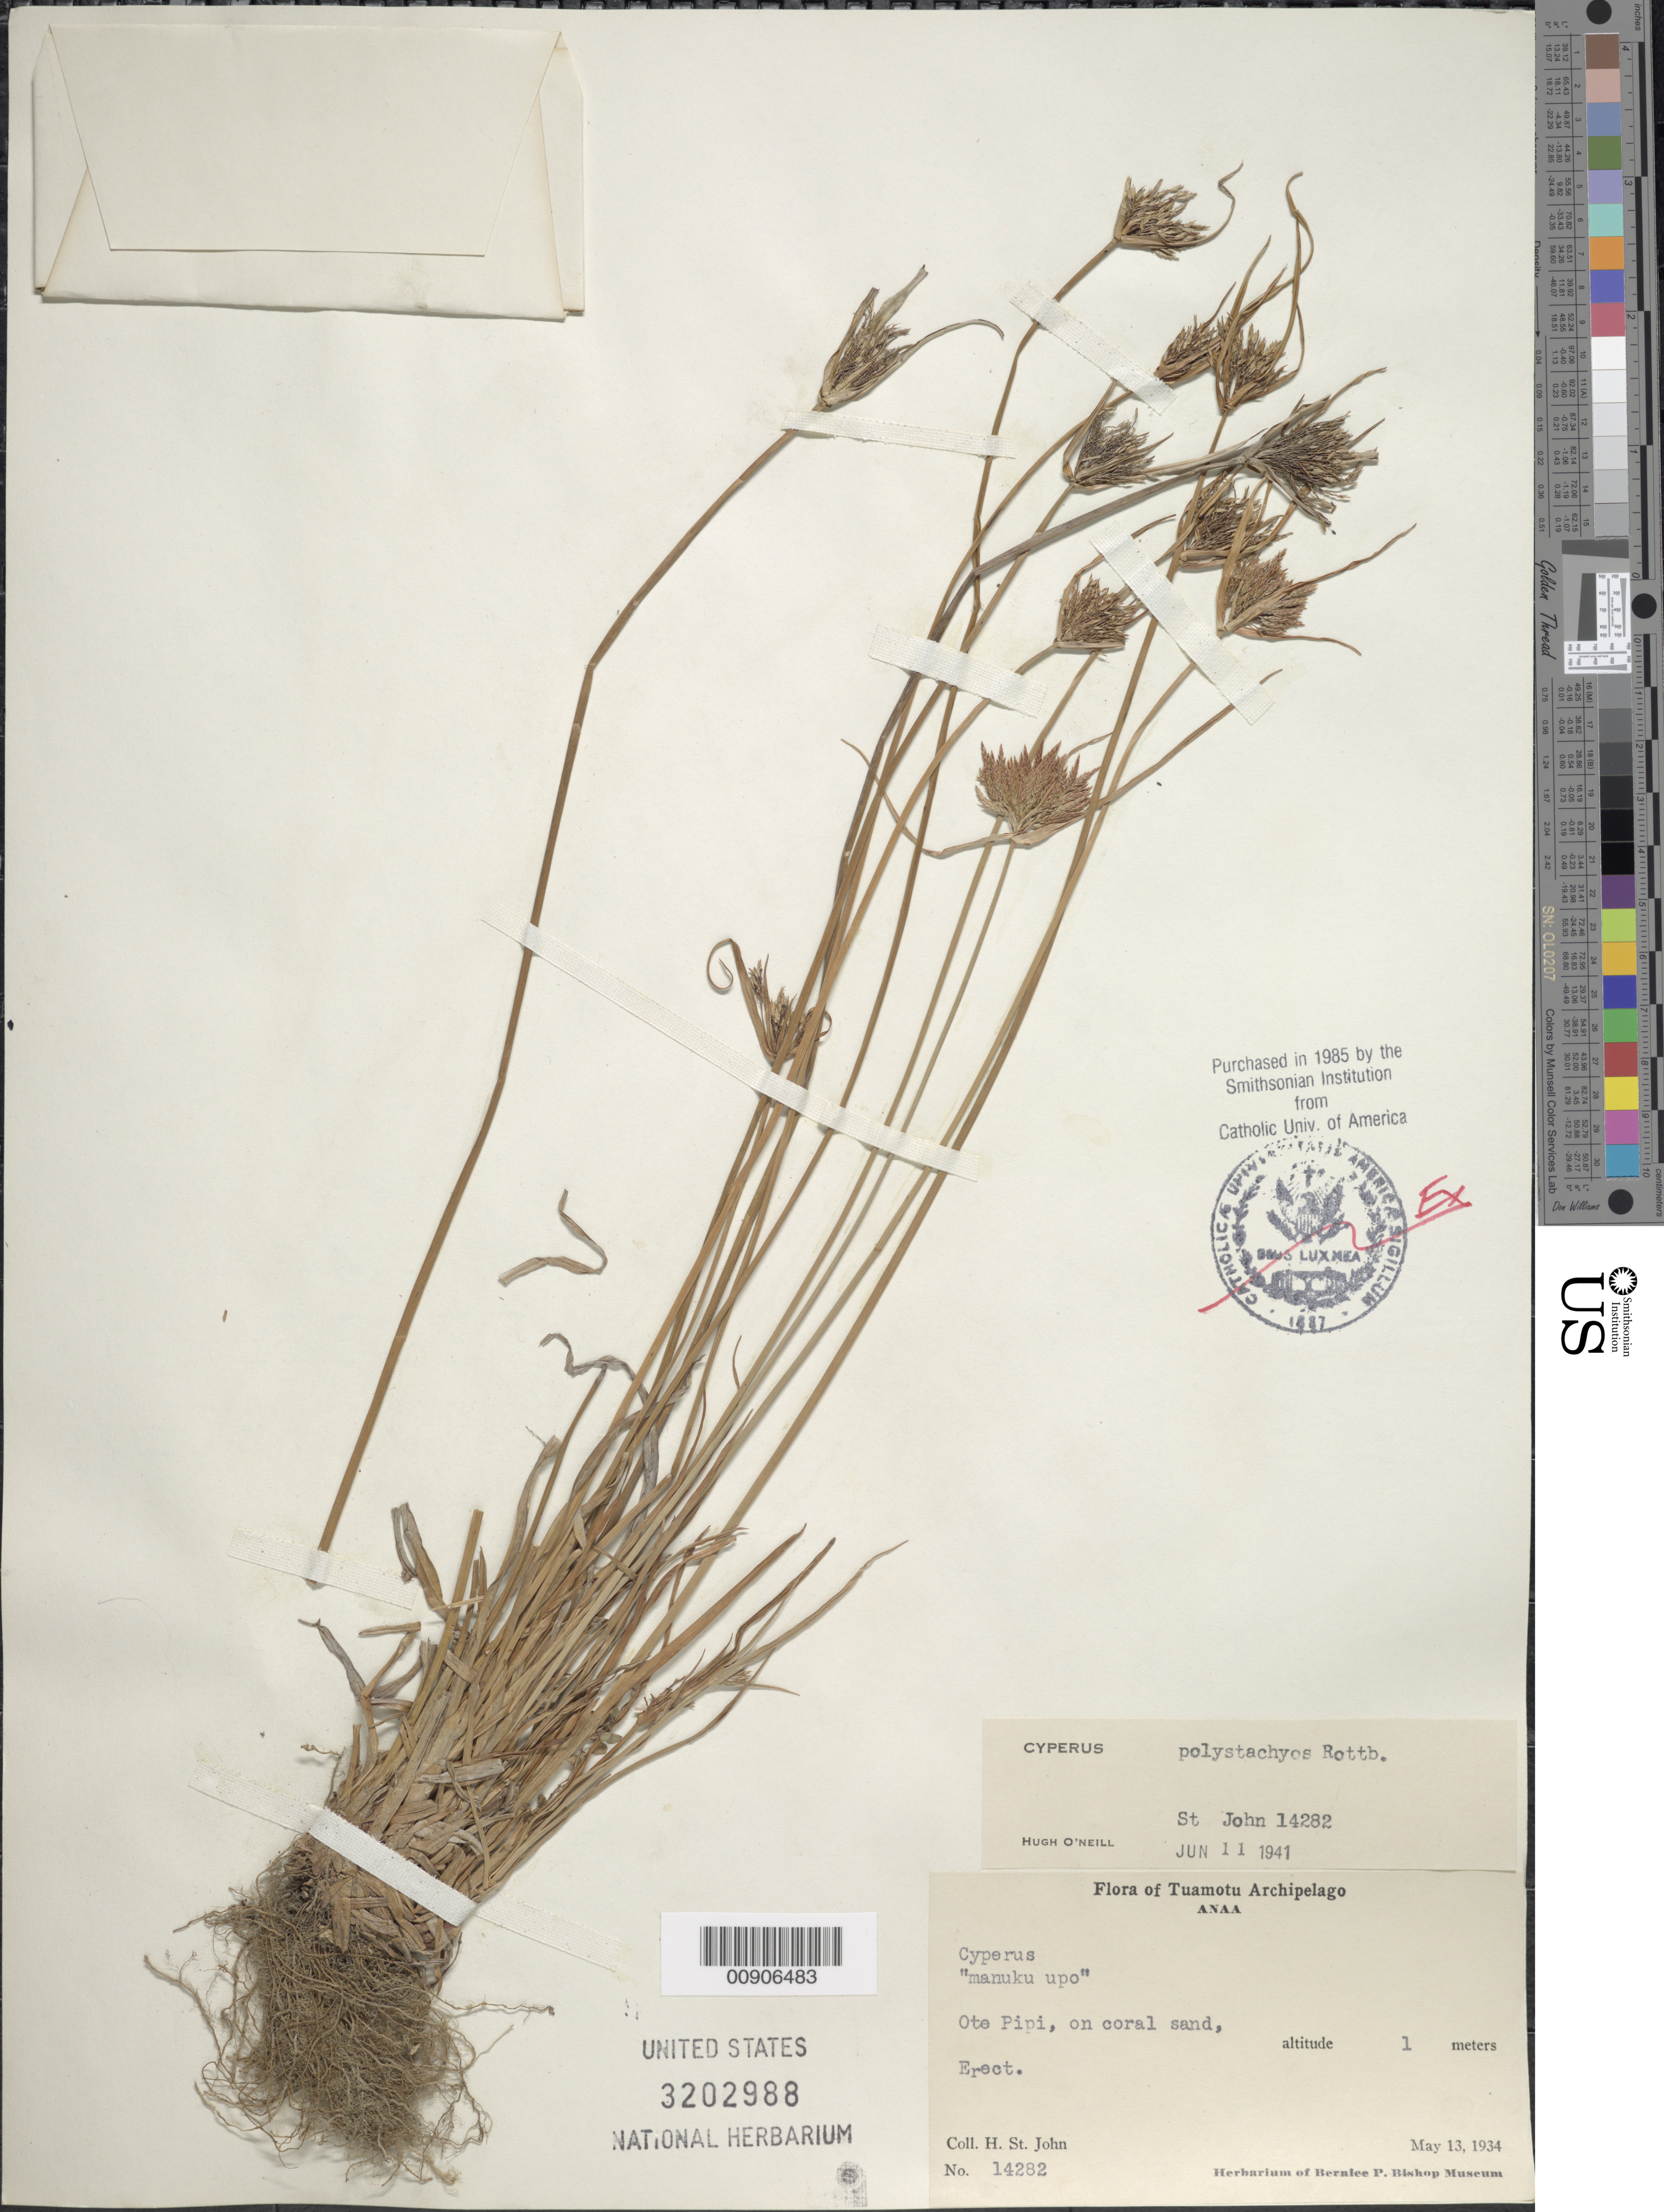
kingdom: Plantae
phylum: Tracheophyta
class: Liliopsida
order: Poales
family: Cyperaceae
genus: Cyperus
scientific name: Cyperus polystachyos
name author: Rottb.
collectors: H. St. John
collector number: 14282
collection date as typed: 13 May 1934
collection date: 1934-05-13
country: French Polynesia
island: Anaa Atoll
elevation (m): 1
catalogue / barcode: US 3202988